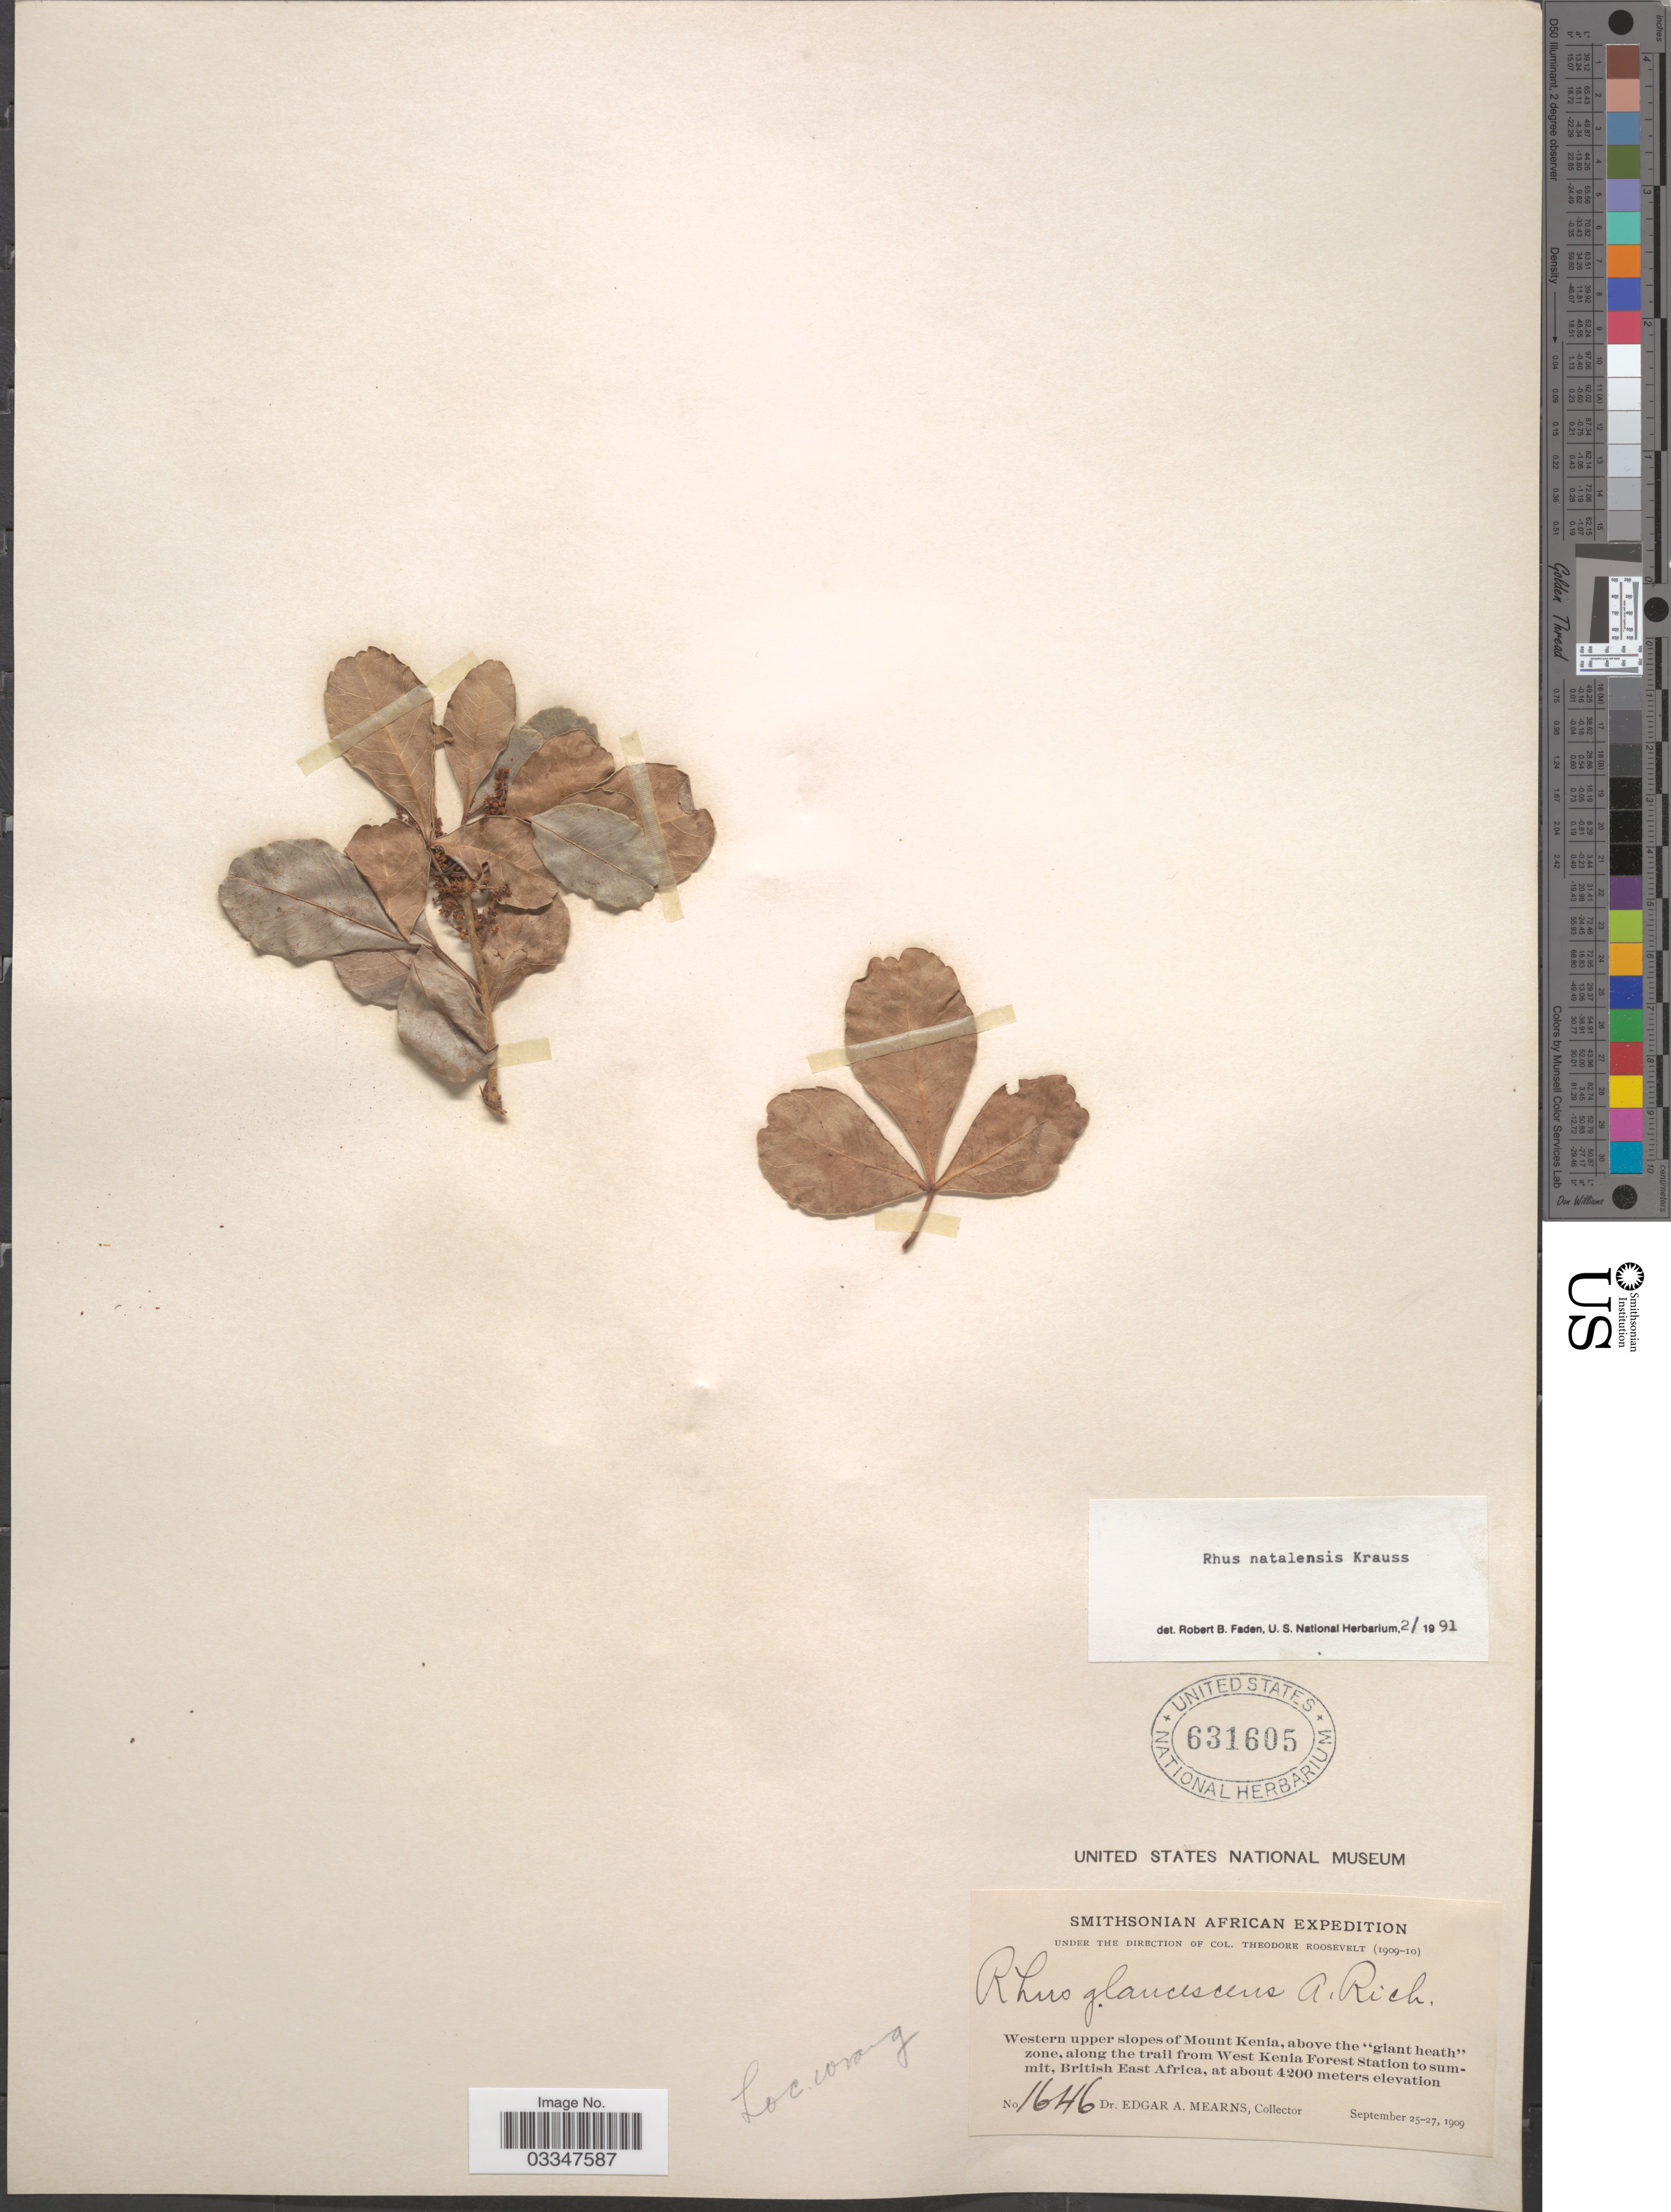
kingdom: Plantae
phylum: Tracheophyta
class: Magnoliopsida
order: Sapindales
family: Anacardiaceae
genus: Rhus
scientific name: Rhus natalensis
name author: Bernh.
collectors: E. A. Mearns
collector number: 1646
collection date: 1909-09-25/1909-09-27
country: Kenya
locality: Western upper slopes of Mount Kenia, above the "giant heath" zone, along the trail from West Kenia Forest Station to summit, British East Africa. Loc. wrong.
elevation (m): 4200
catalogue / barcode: US 631605